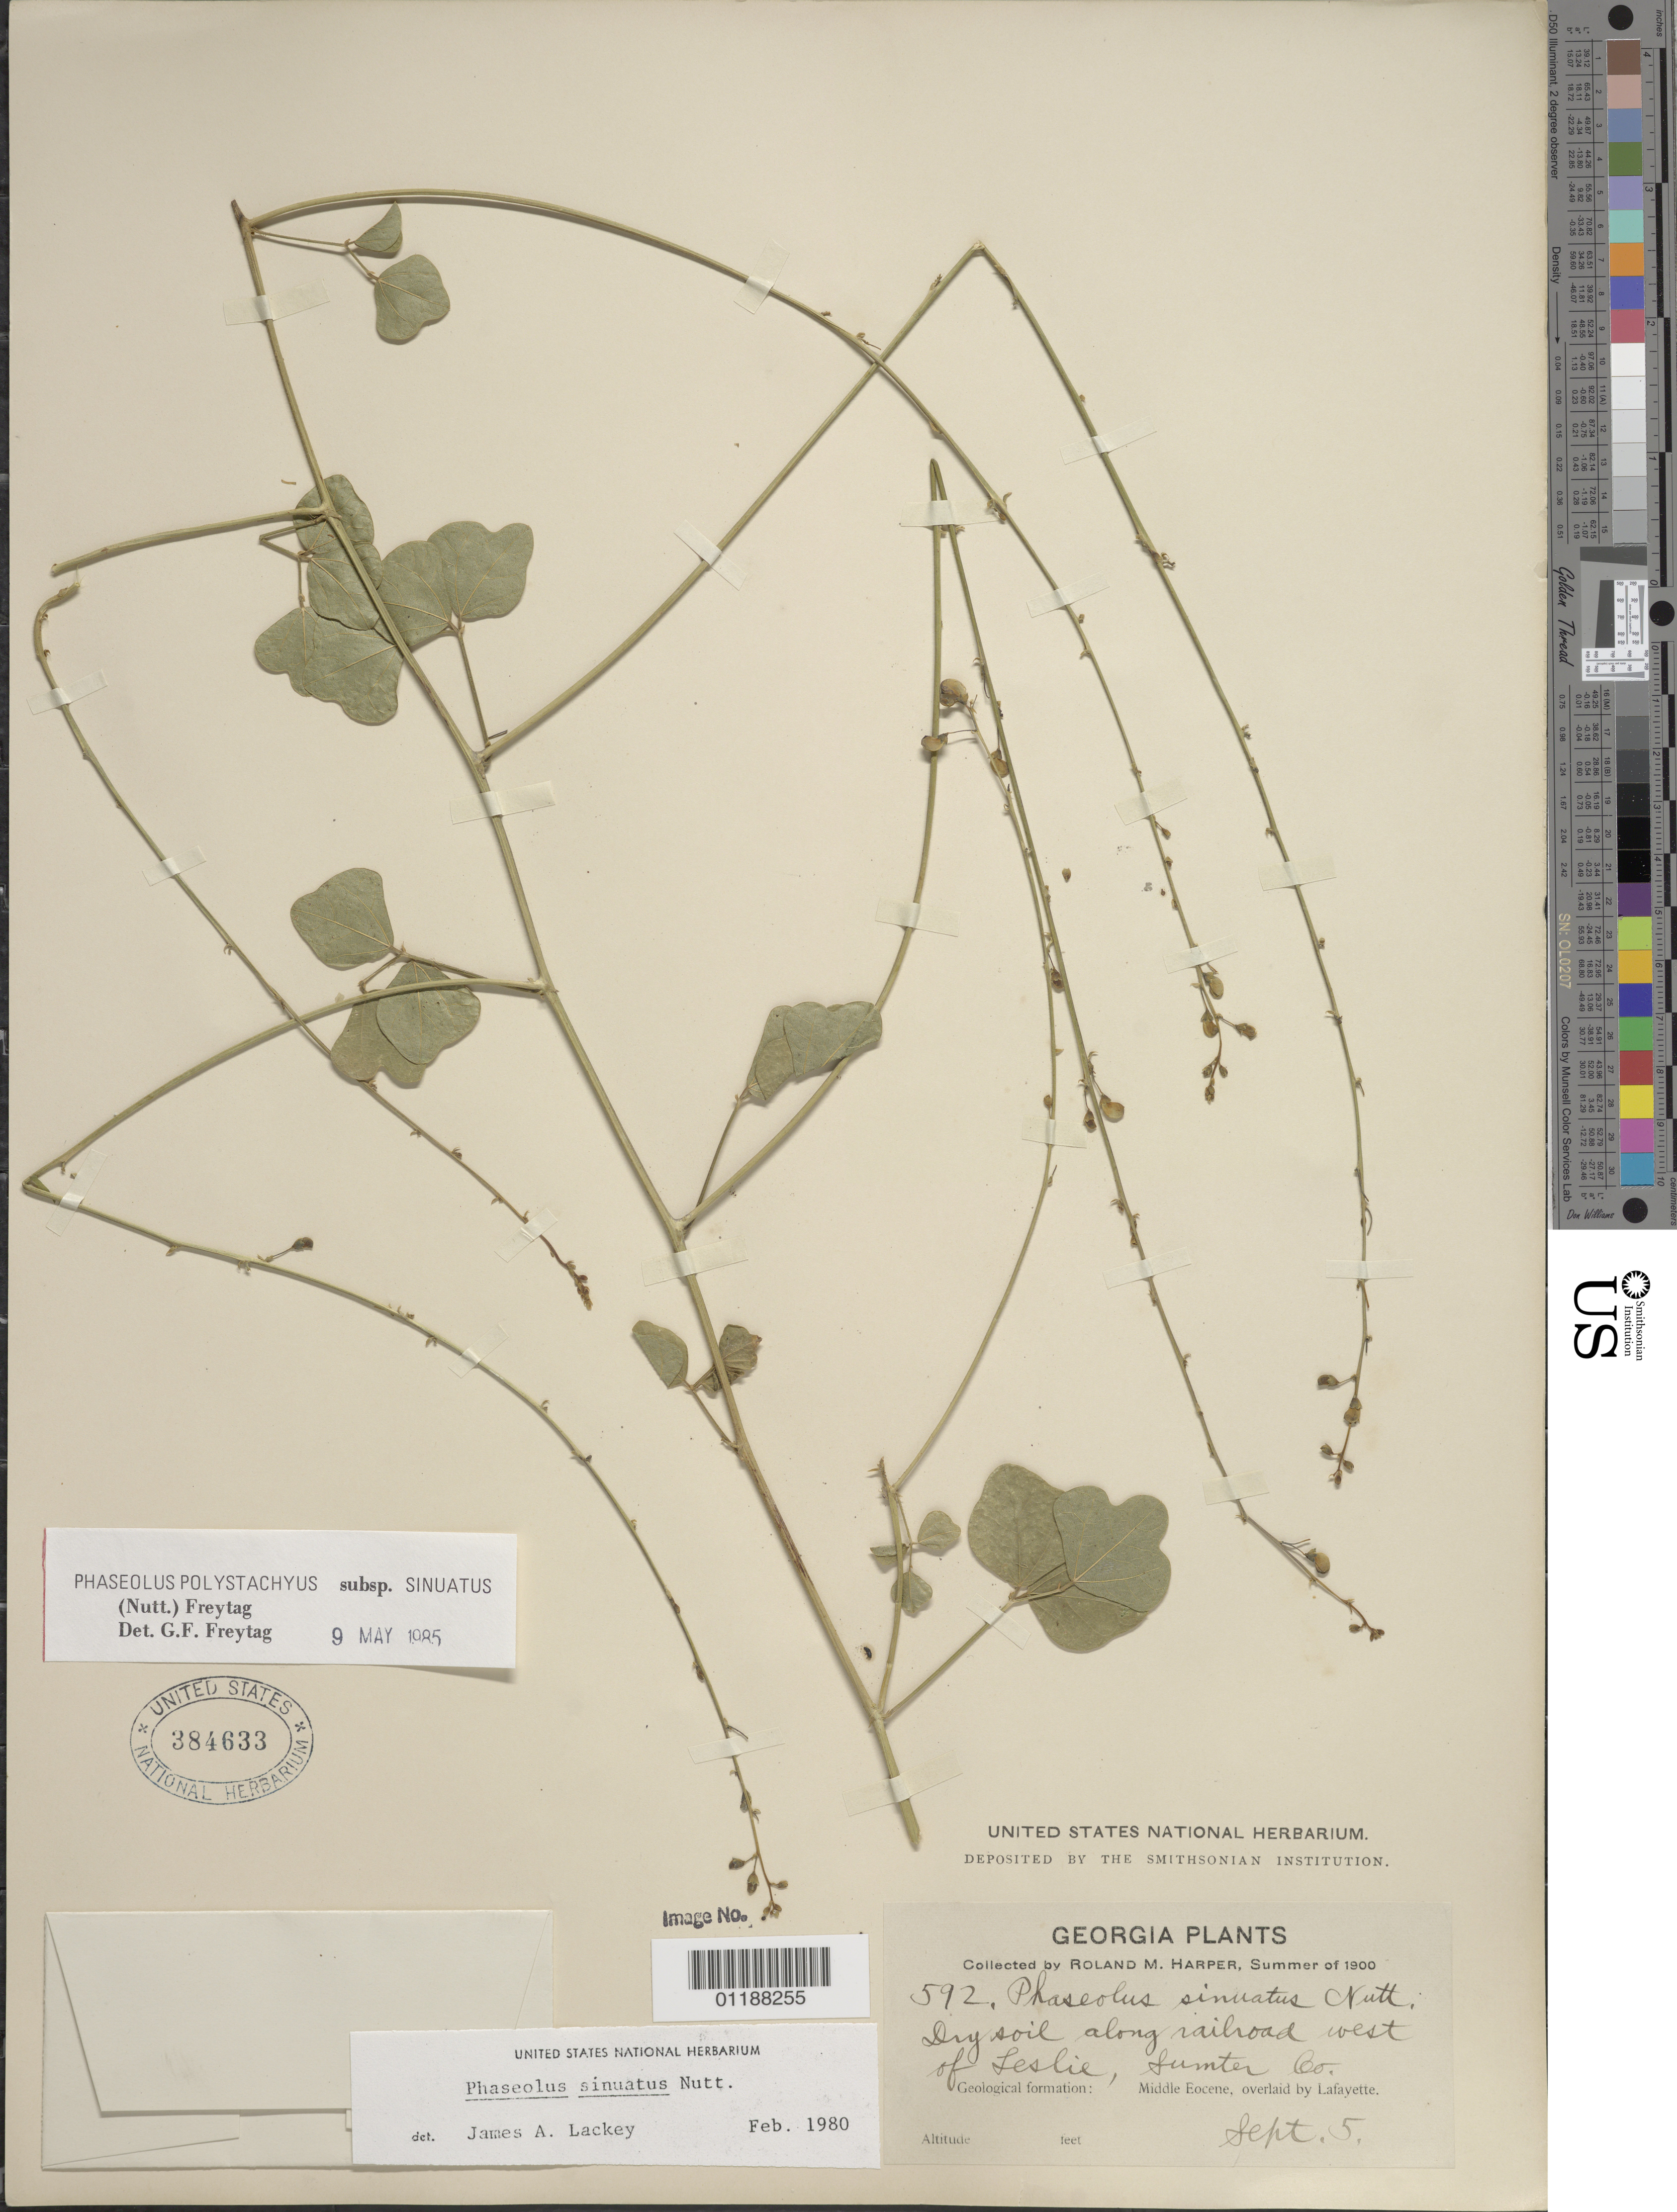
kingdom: Plantae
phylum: Tracheophyta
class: Magnoliopsida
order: Fabales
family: Fabaceae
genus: Phaseolus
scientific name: Phaseolus polystachios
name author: (L.) Britton, Stearns & Poggenb.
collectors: R. M. Harper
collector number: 592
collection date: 1900-09-05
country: United States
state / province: Georgia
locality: Along railroad west of Leslie, Sumter Co., Geological information: Middle Eocene, overlaid by Lafayette.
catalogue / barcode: US 384633